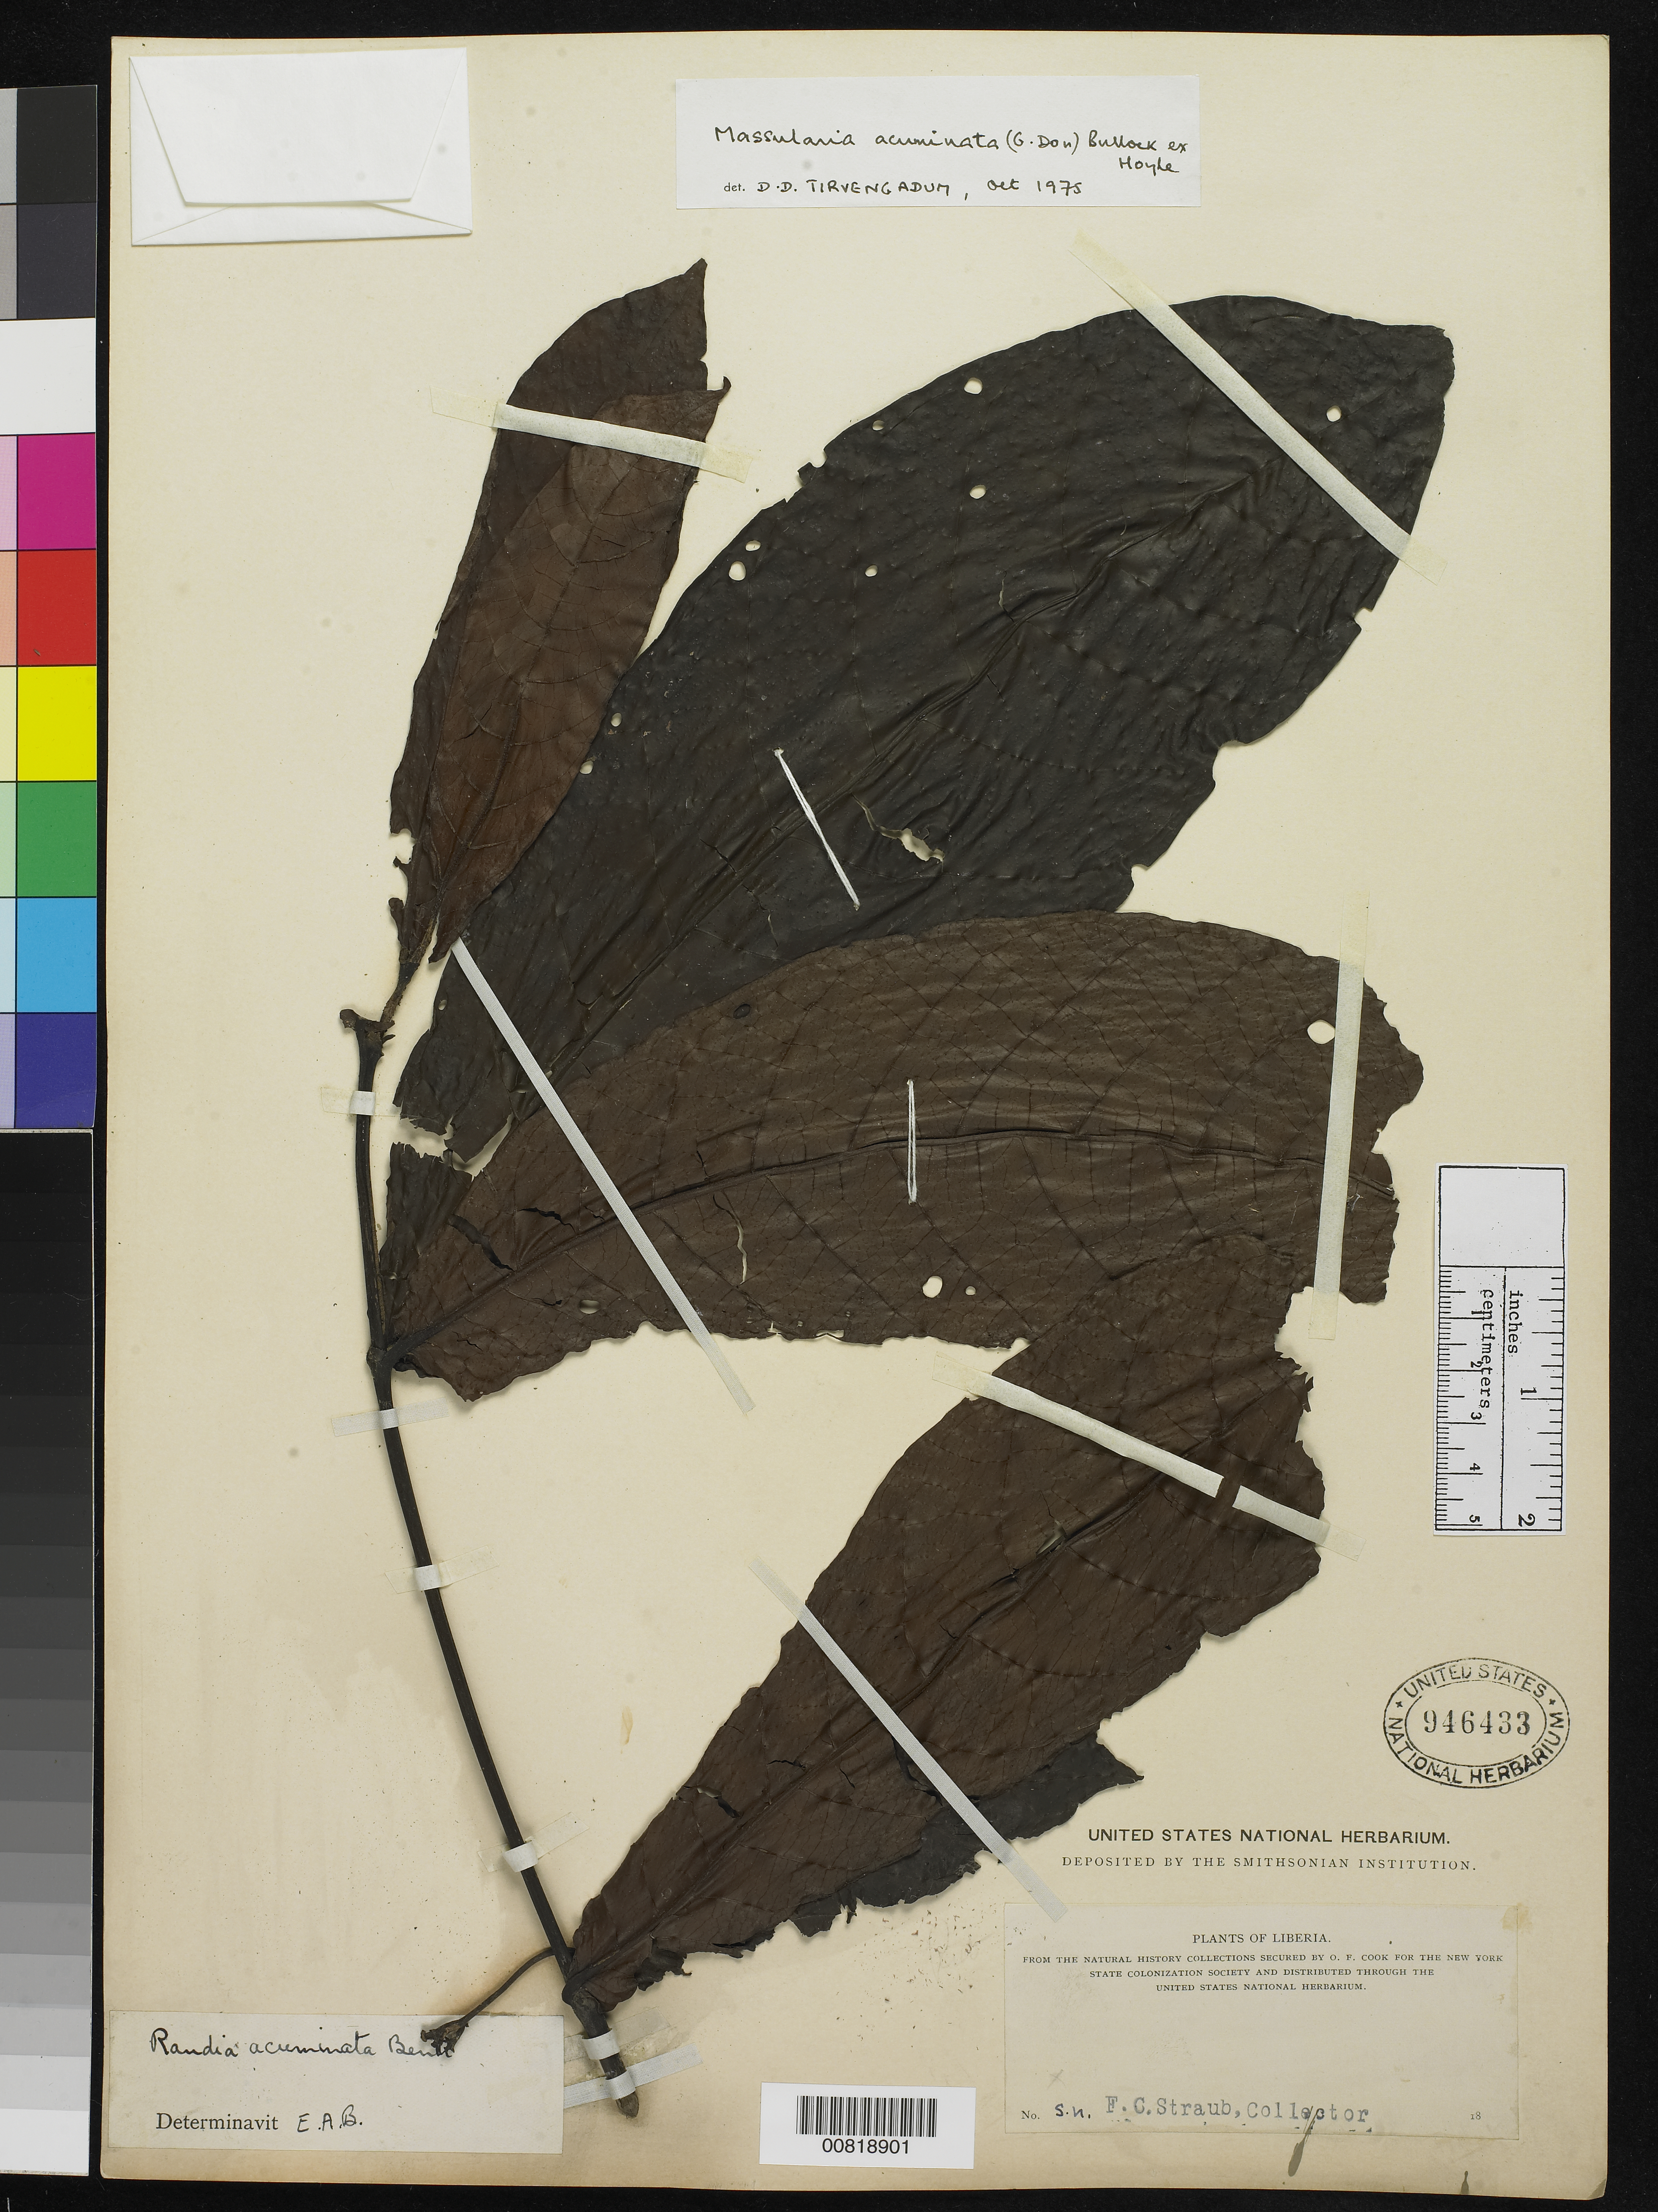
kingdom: Plantae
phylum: Tracheophyta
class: Magnoliopsida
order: Gentianales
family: Rubiaceae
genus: Randia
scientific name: Randia acuminata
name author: Benth.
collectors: F. Straub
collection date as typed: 18--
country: Liberia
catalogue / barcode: US 946433